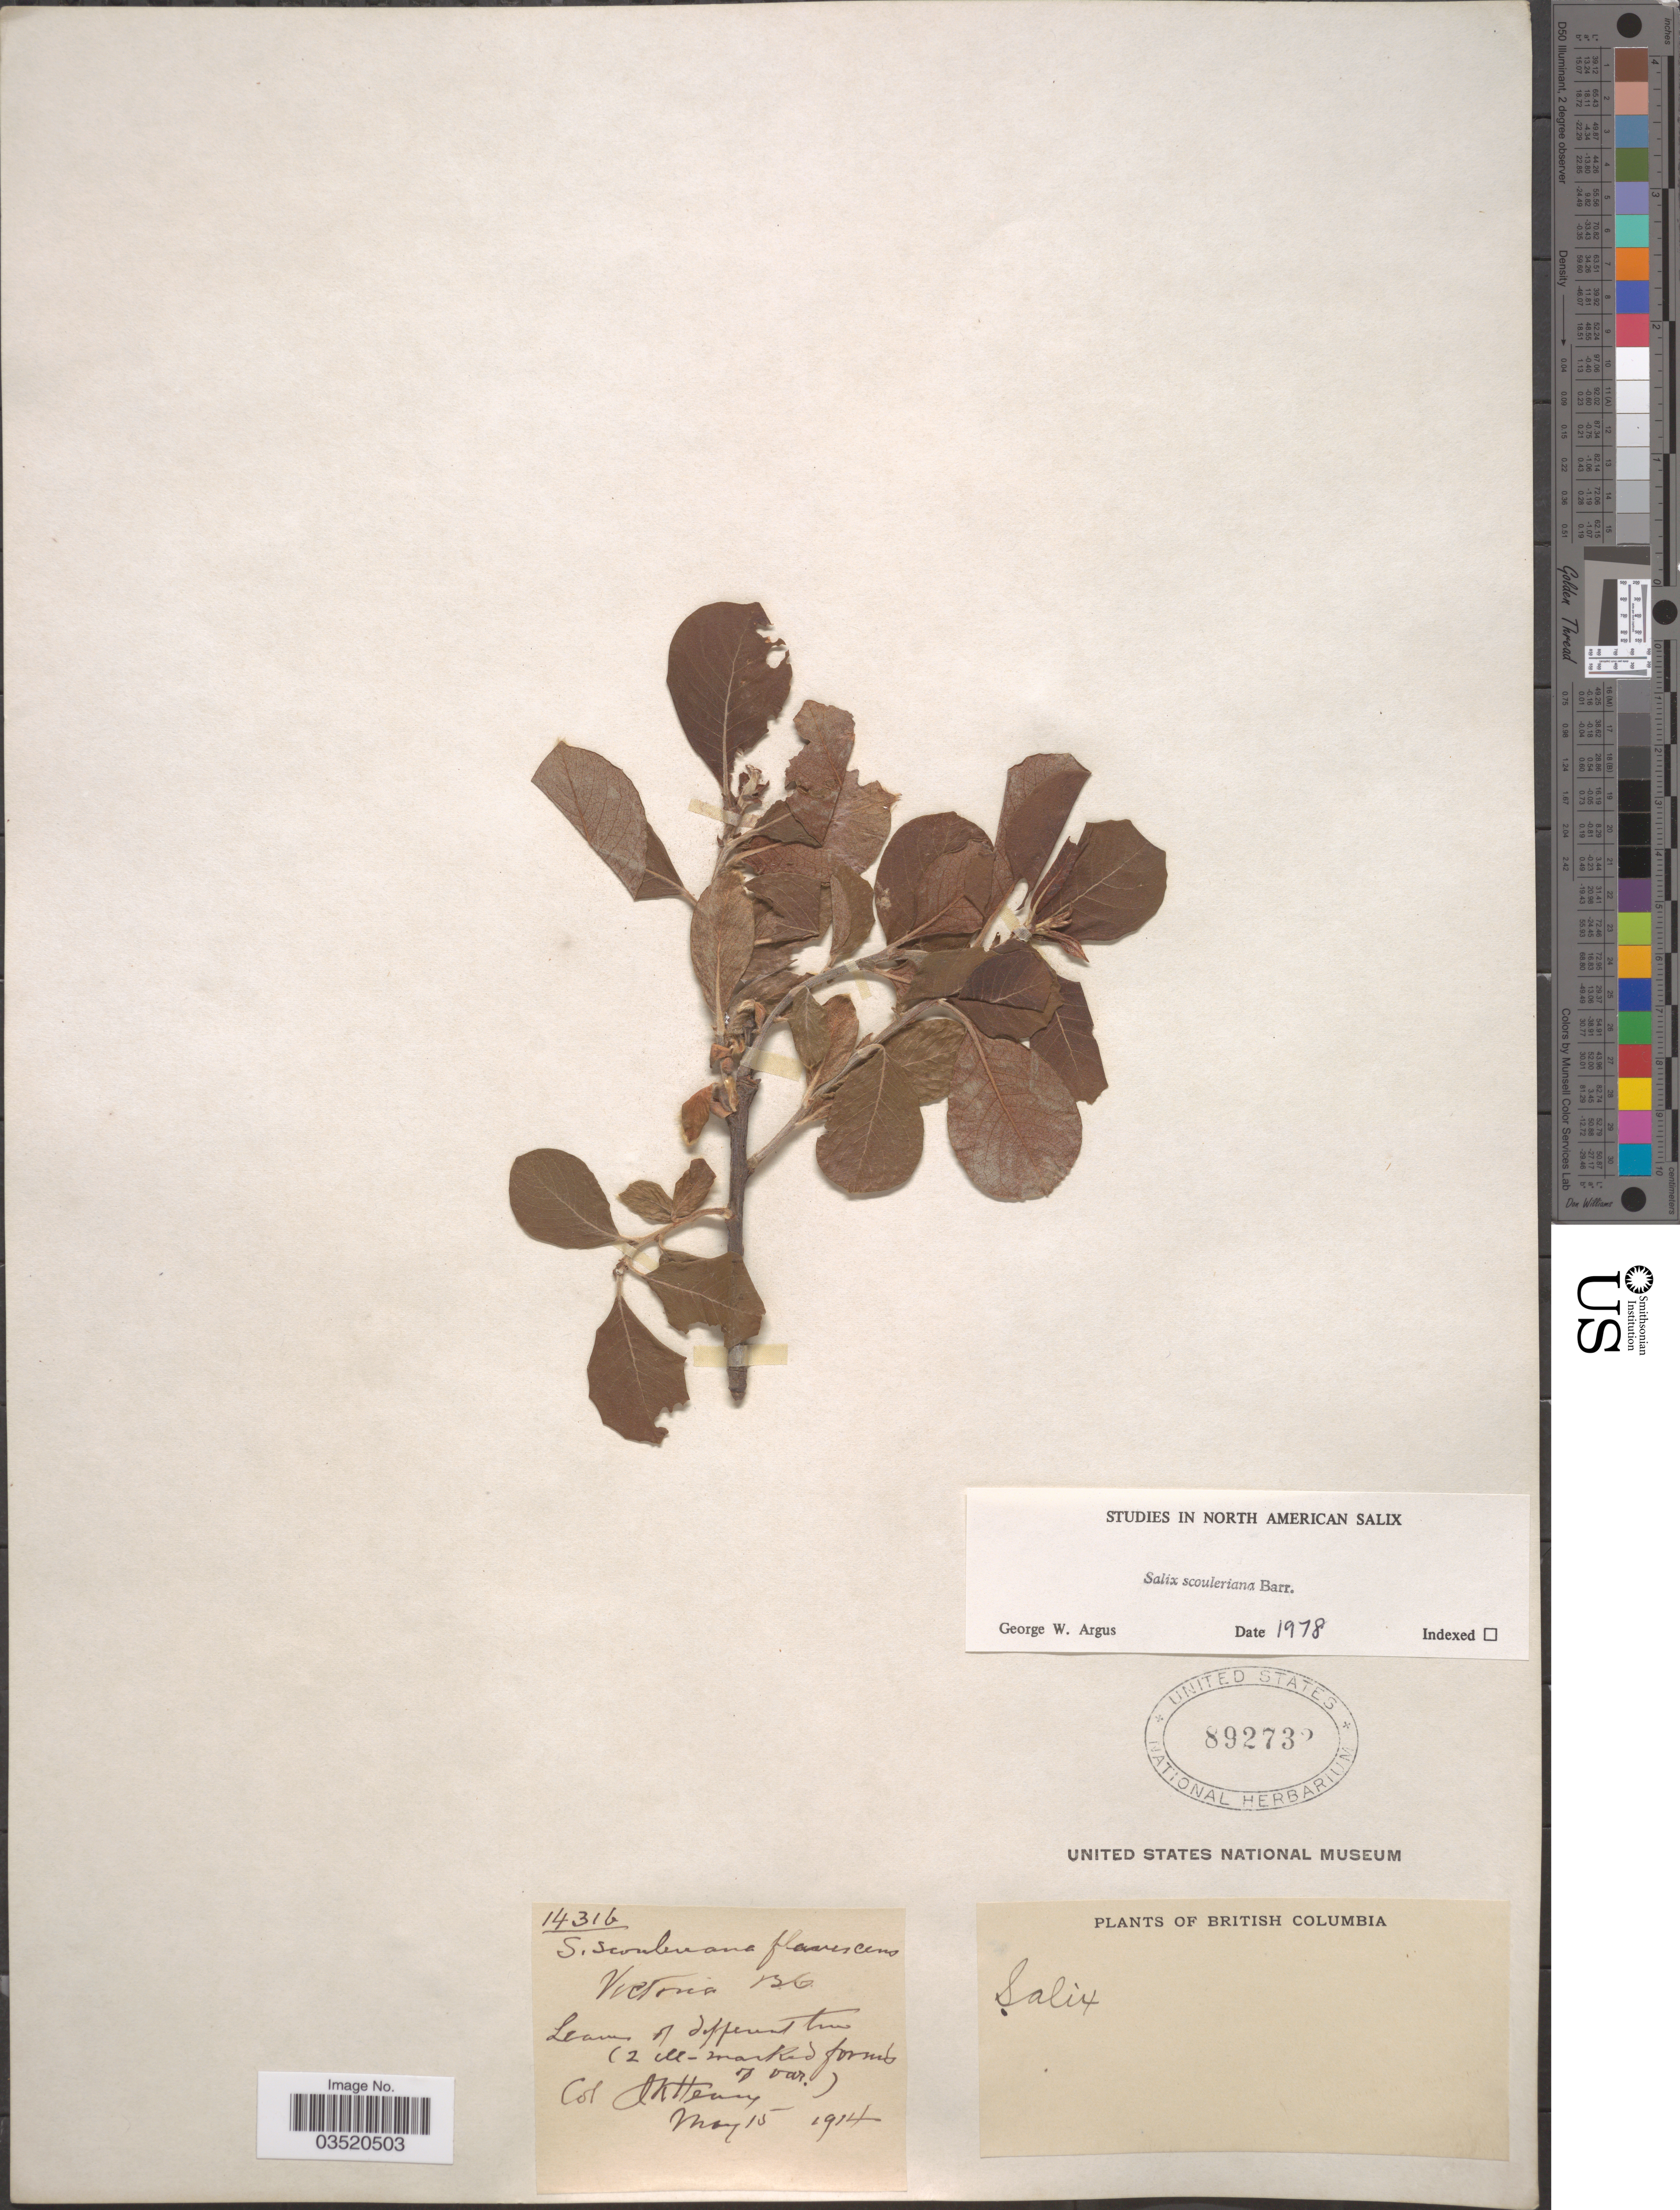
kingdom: Plantae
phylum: Tracheophyta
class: Magnoliopsida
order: Malpighiales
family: Salicaceae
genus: Salix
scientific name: Salix scouleriana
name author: Barratt ex Hook.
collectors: J. K. Henry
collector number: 1431b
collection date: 1914-05-15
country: Canada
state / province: British Columbia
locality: Victoria.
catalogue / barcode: US 892732